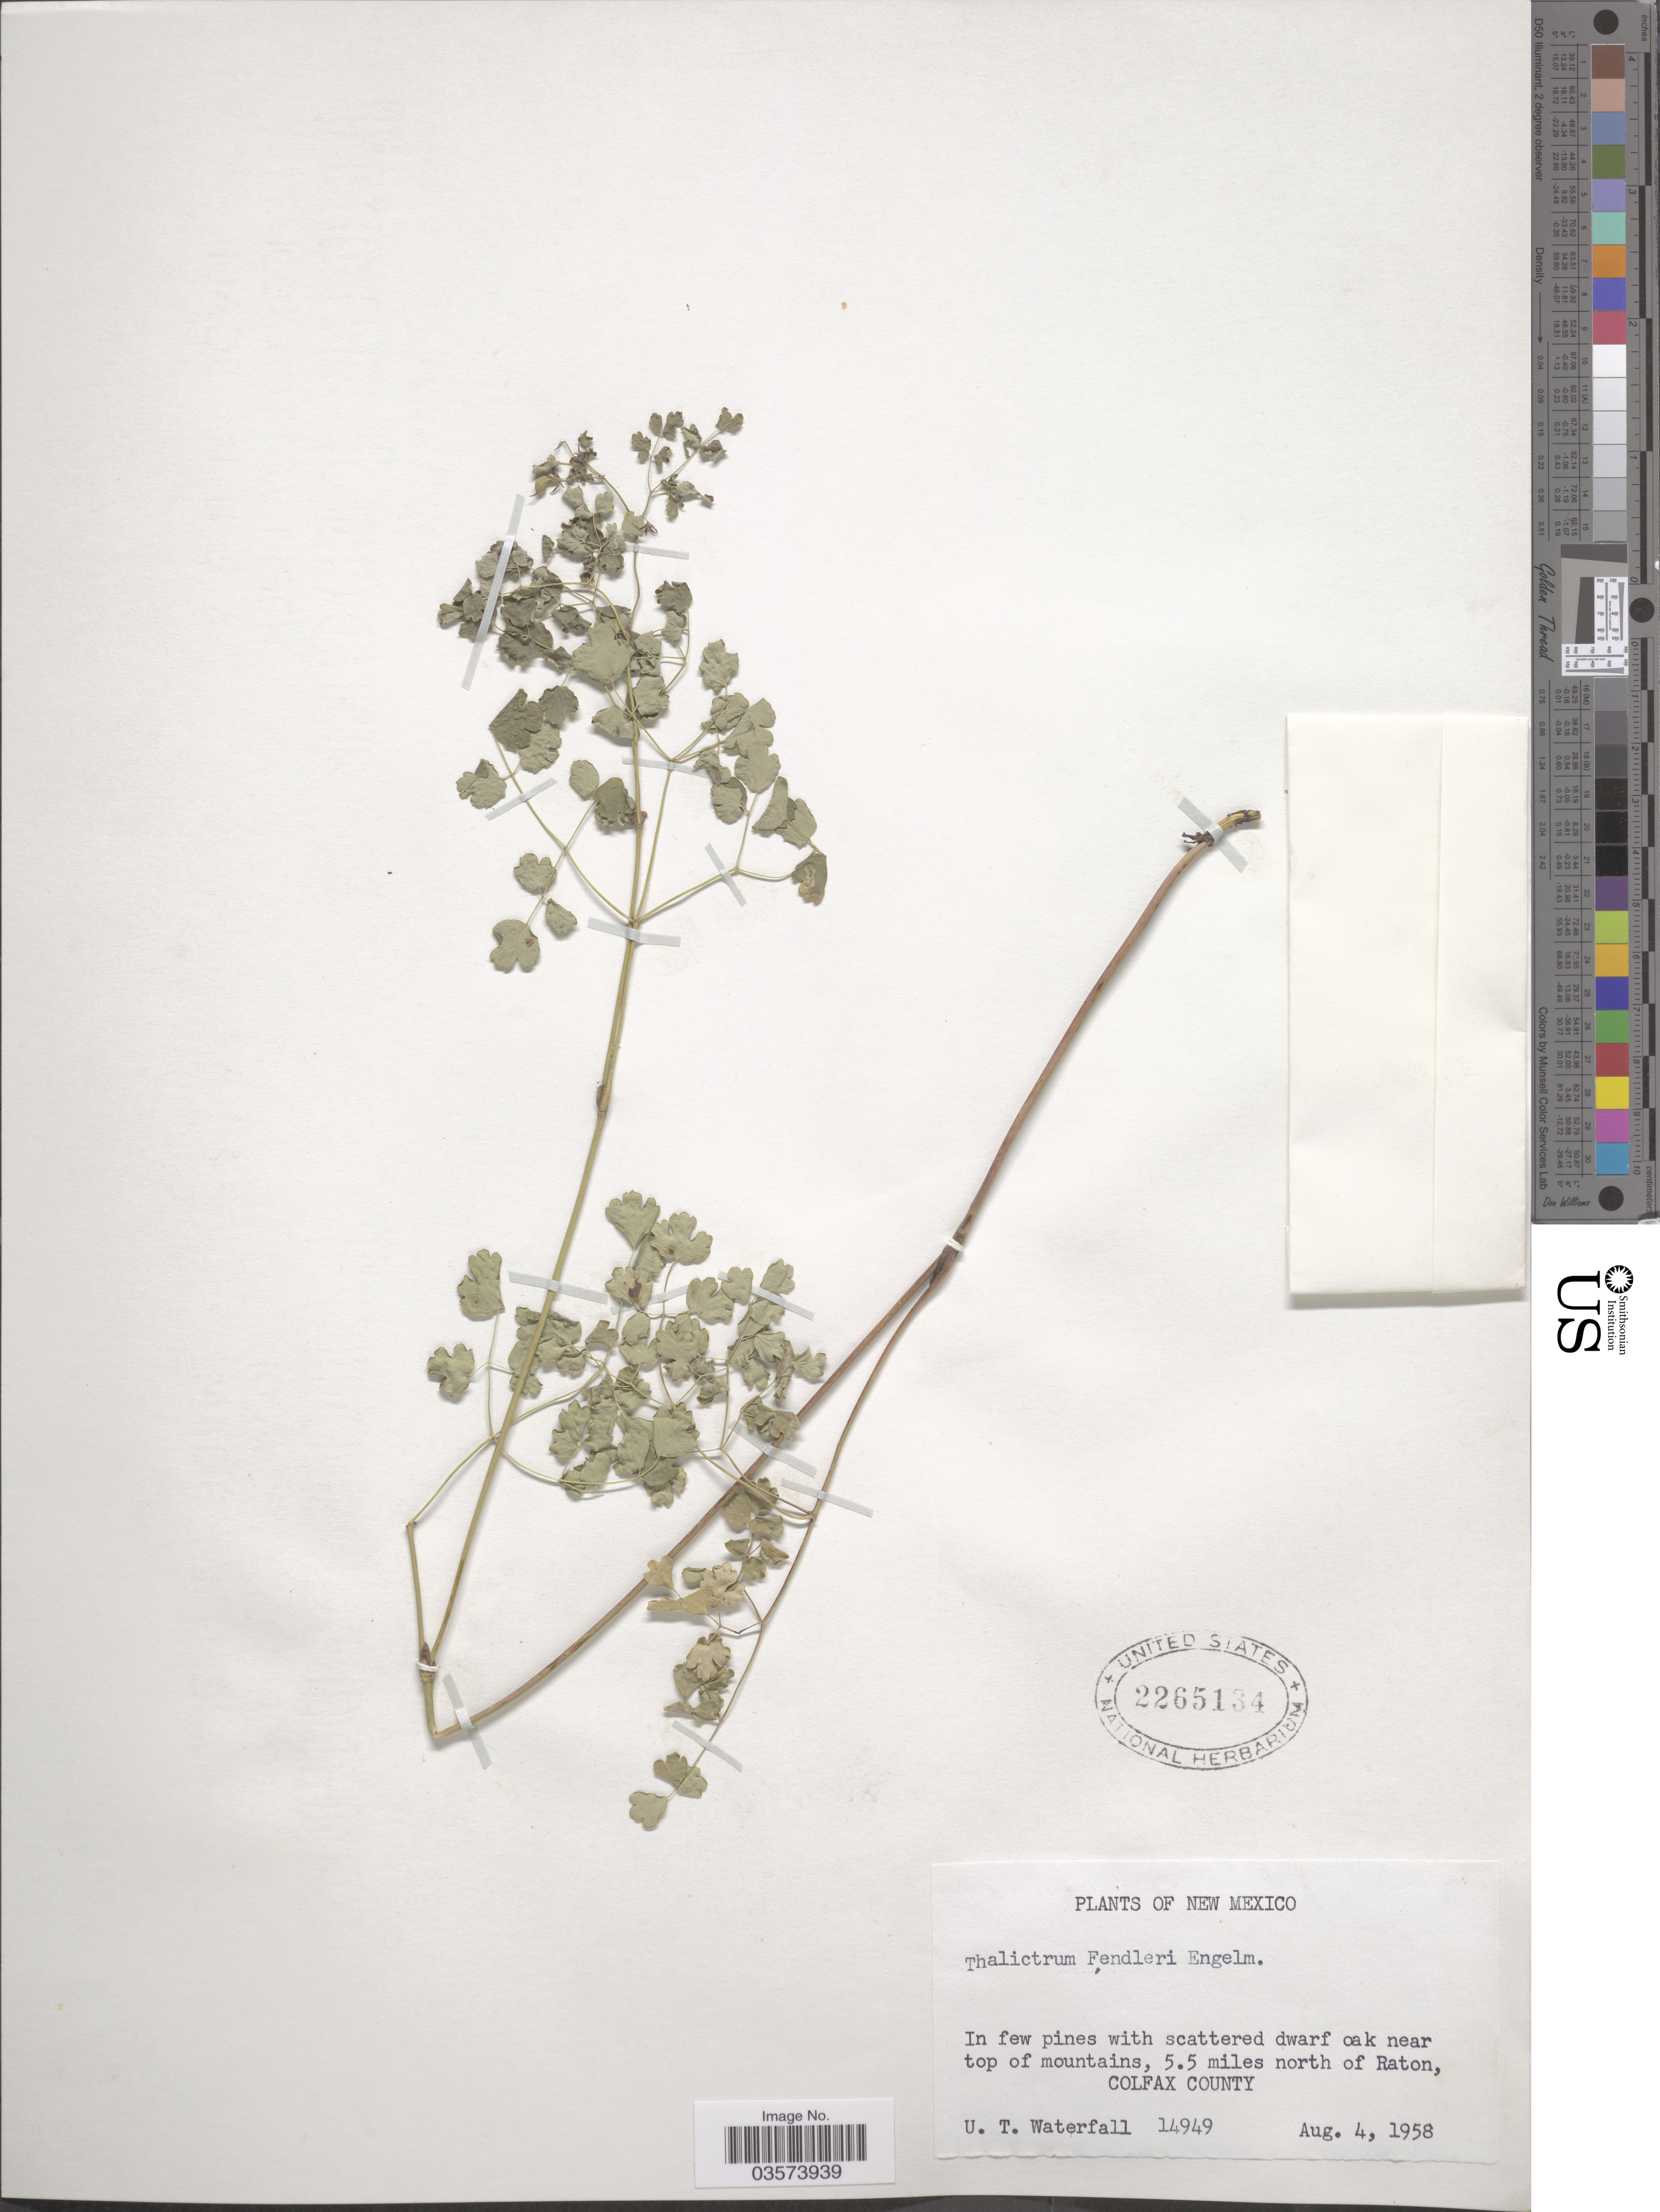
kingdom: Plantae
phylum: Tracheophyta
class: Magnoliopsida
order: Ranunculales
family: Ranunculaceae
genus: Thalictrum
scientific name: Thalictrum fendleri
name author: Engelm. ex A. Gray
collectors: U. T. Waterfall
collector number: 14949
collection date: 1958-08-04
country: United States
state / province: New Mexico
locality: In few pines with scattered dwarf oak near top of mountains, 5.5 miles north of Raton, Colfax County.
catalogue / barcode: US 2265134